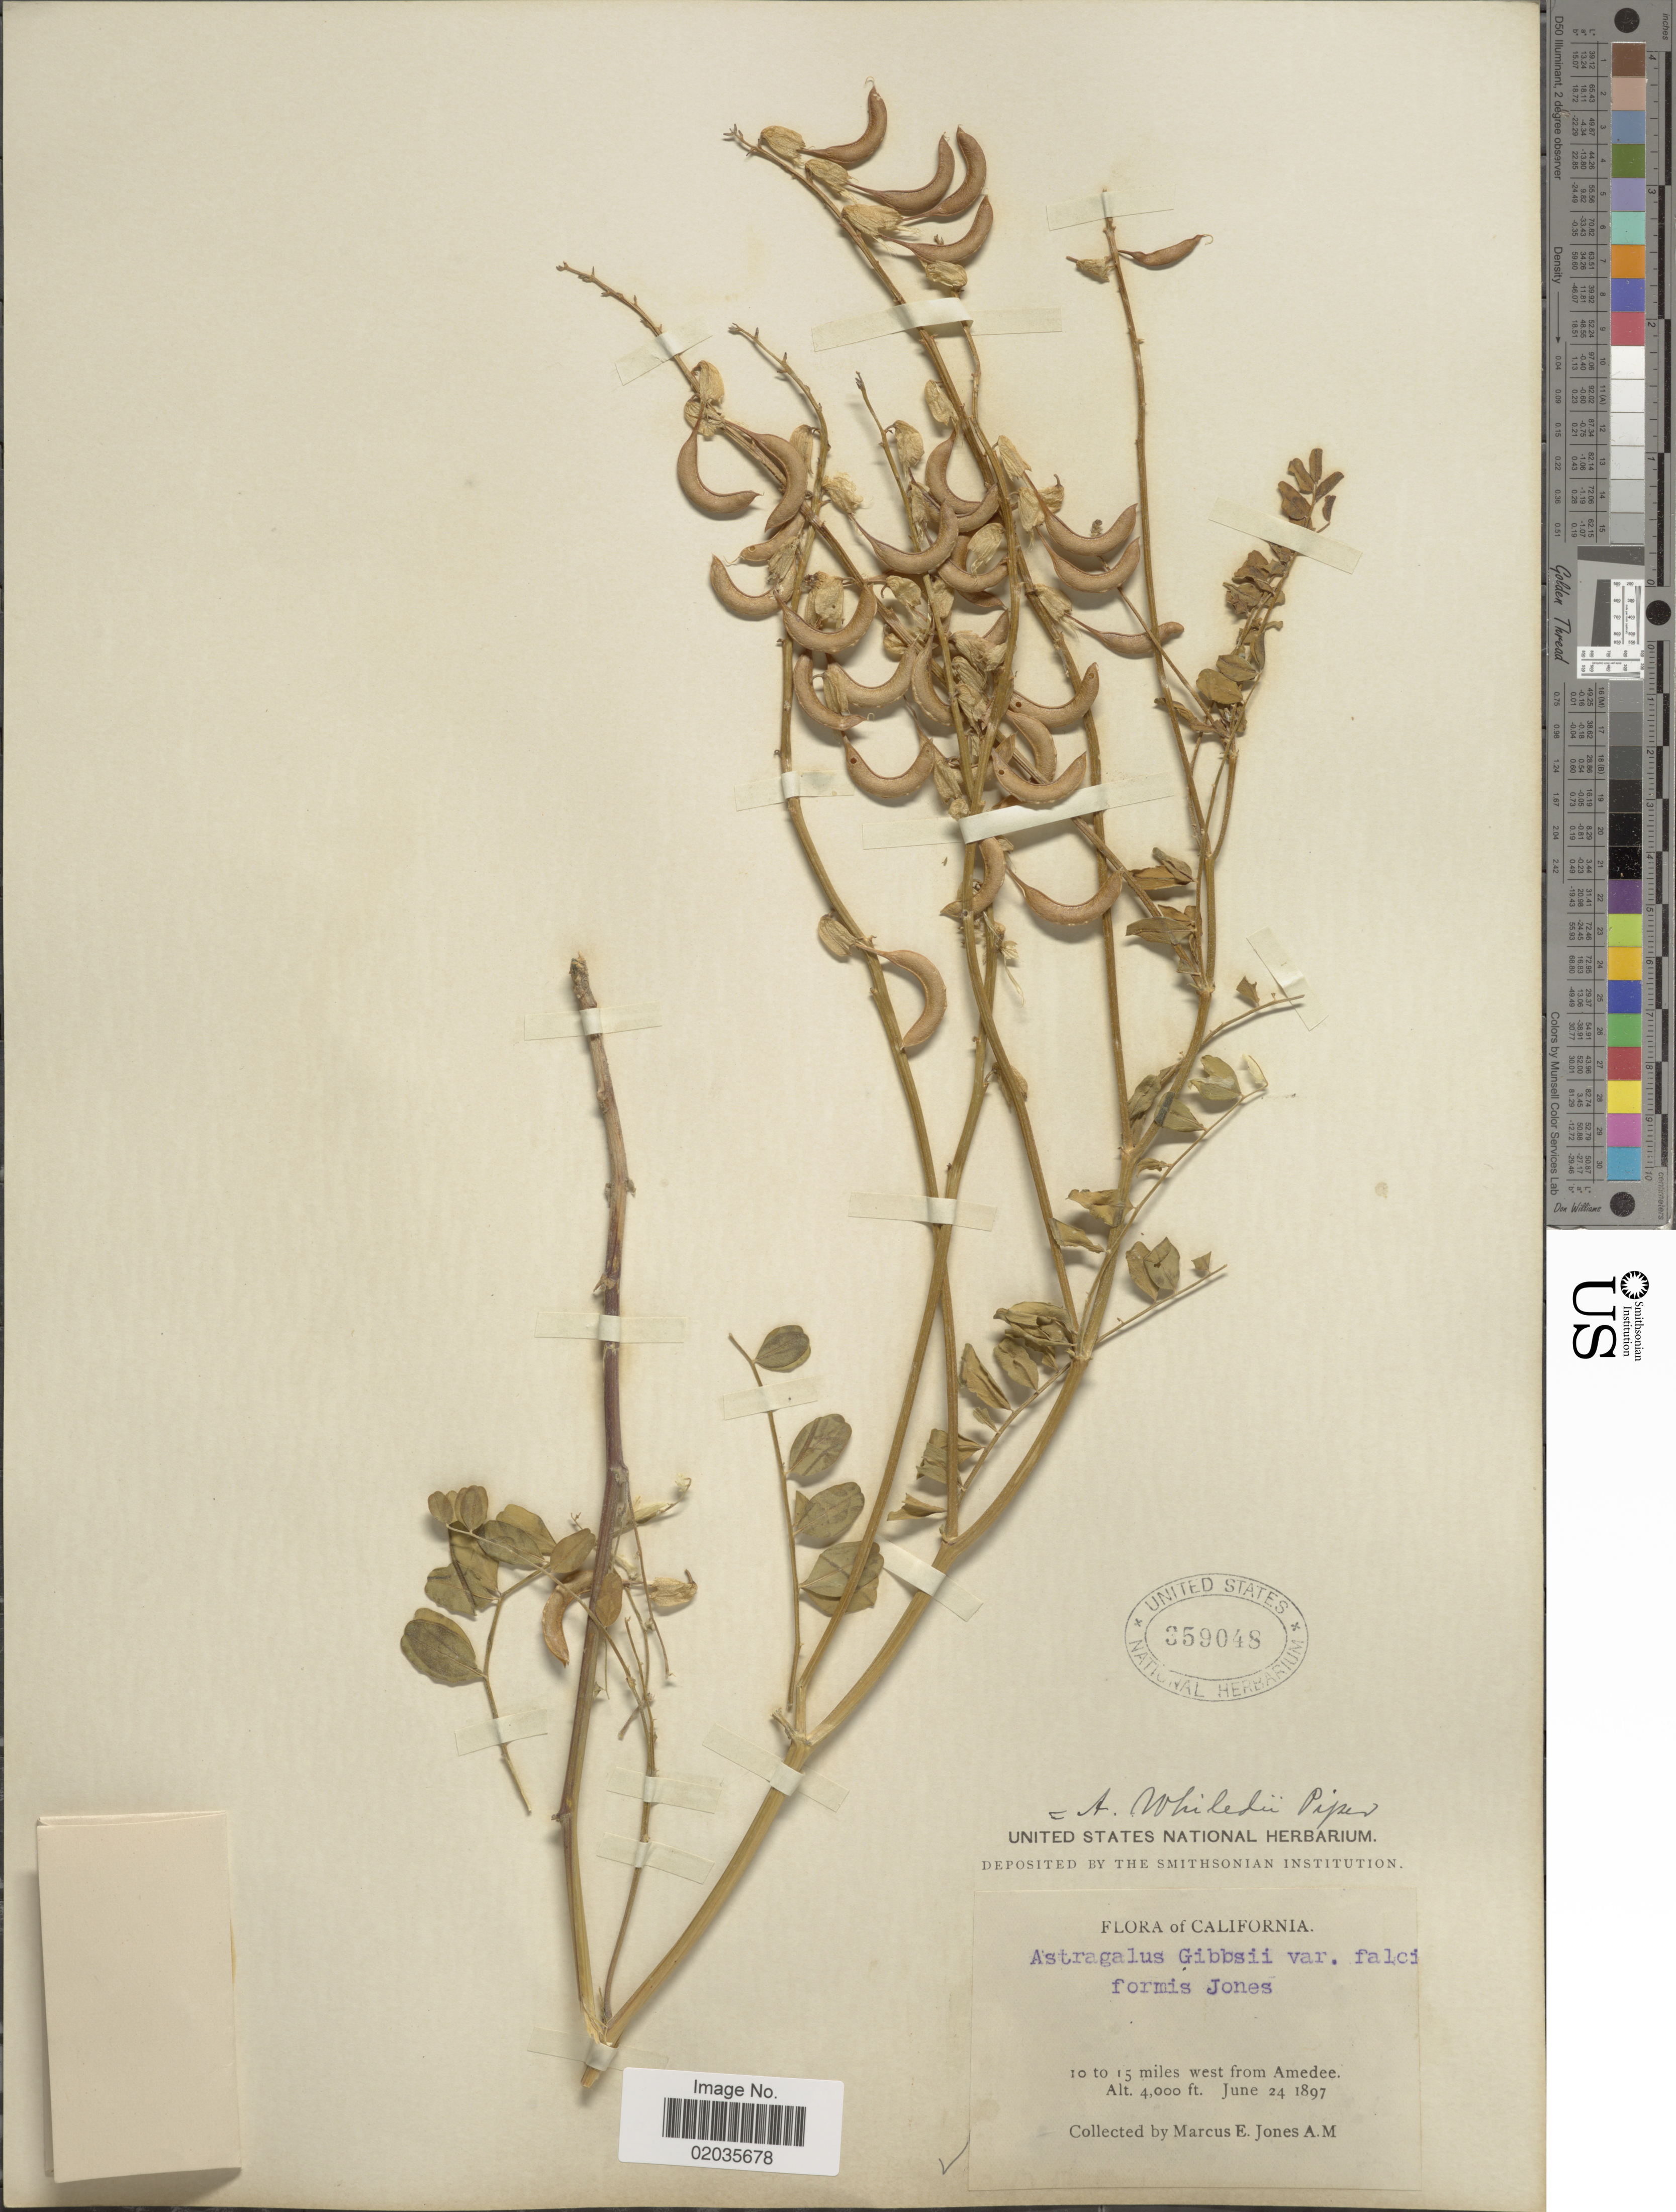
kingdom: Plantae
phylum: Tracheophyta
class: Magnoliopsida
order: Fabales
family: Fabaceae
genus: Astragalus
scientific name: Astragalus whitedii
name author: Piper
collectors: M. E. Jones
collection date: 1897-06-24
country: United States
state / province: California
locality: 10 to 15 miles west from Amedee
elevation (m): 1219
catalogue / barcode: US 359048